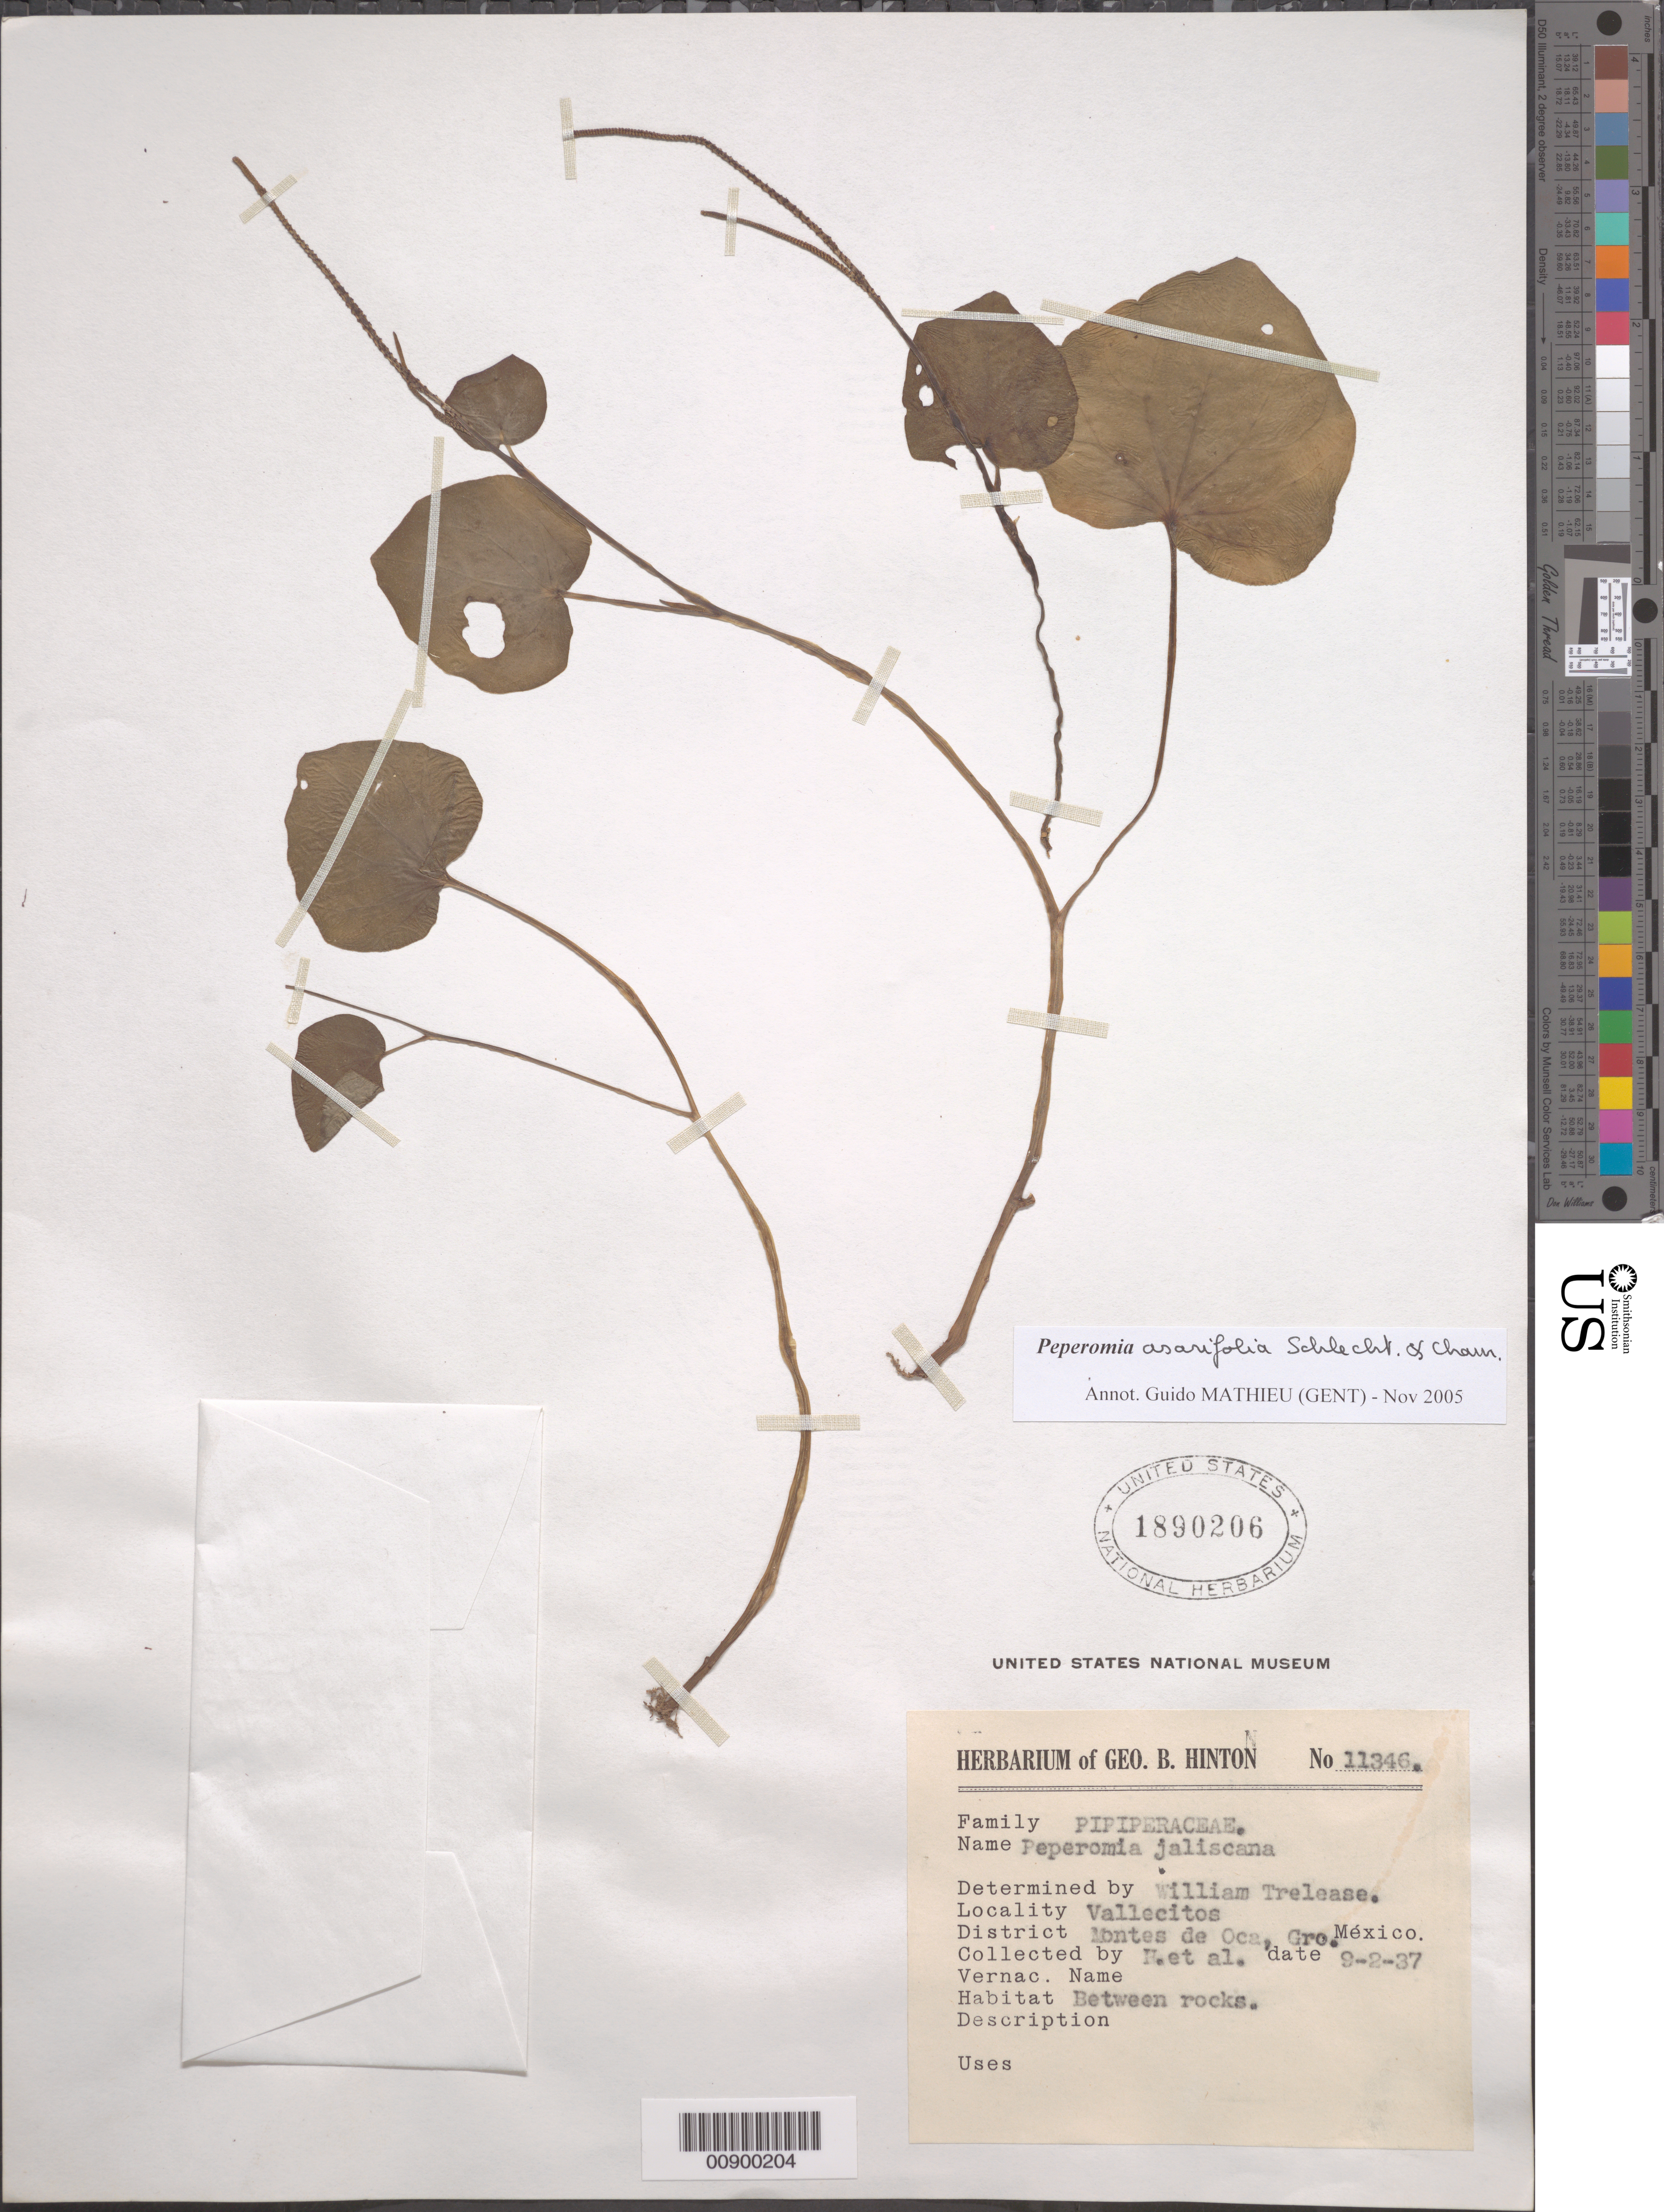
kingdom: Plantae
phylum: Tracheophyta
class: Magnoliopsida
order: Piperales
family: Piperaceae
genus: Peperomia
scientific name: Peperomia asarifolia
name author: Schltdl. & Cham.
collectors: G. B. Hinton & et al.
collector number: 11346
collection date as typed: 02 Sep 1937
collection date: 1937-09-02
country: Mexico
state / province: Guerrero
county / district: Montes de Oca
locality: Vallecitos, District Montes de Oca, Guerrero.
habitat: Between rocks.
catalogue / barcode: US 1890206